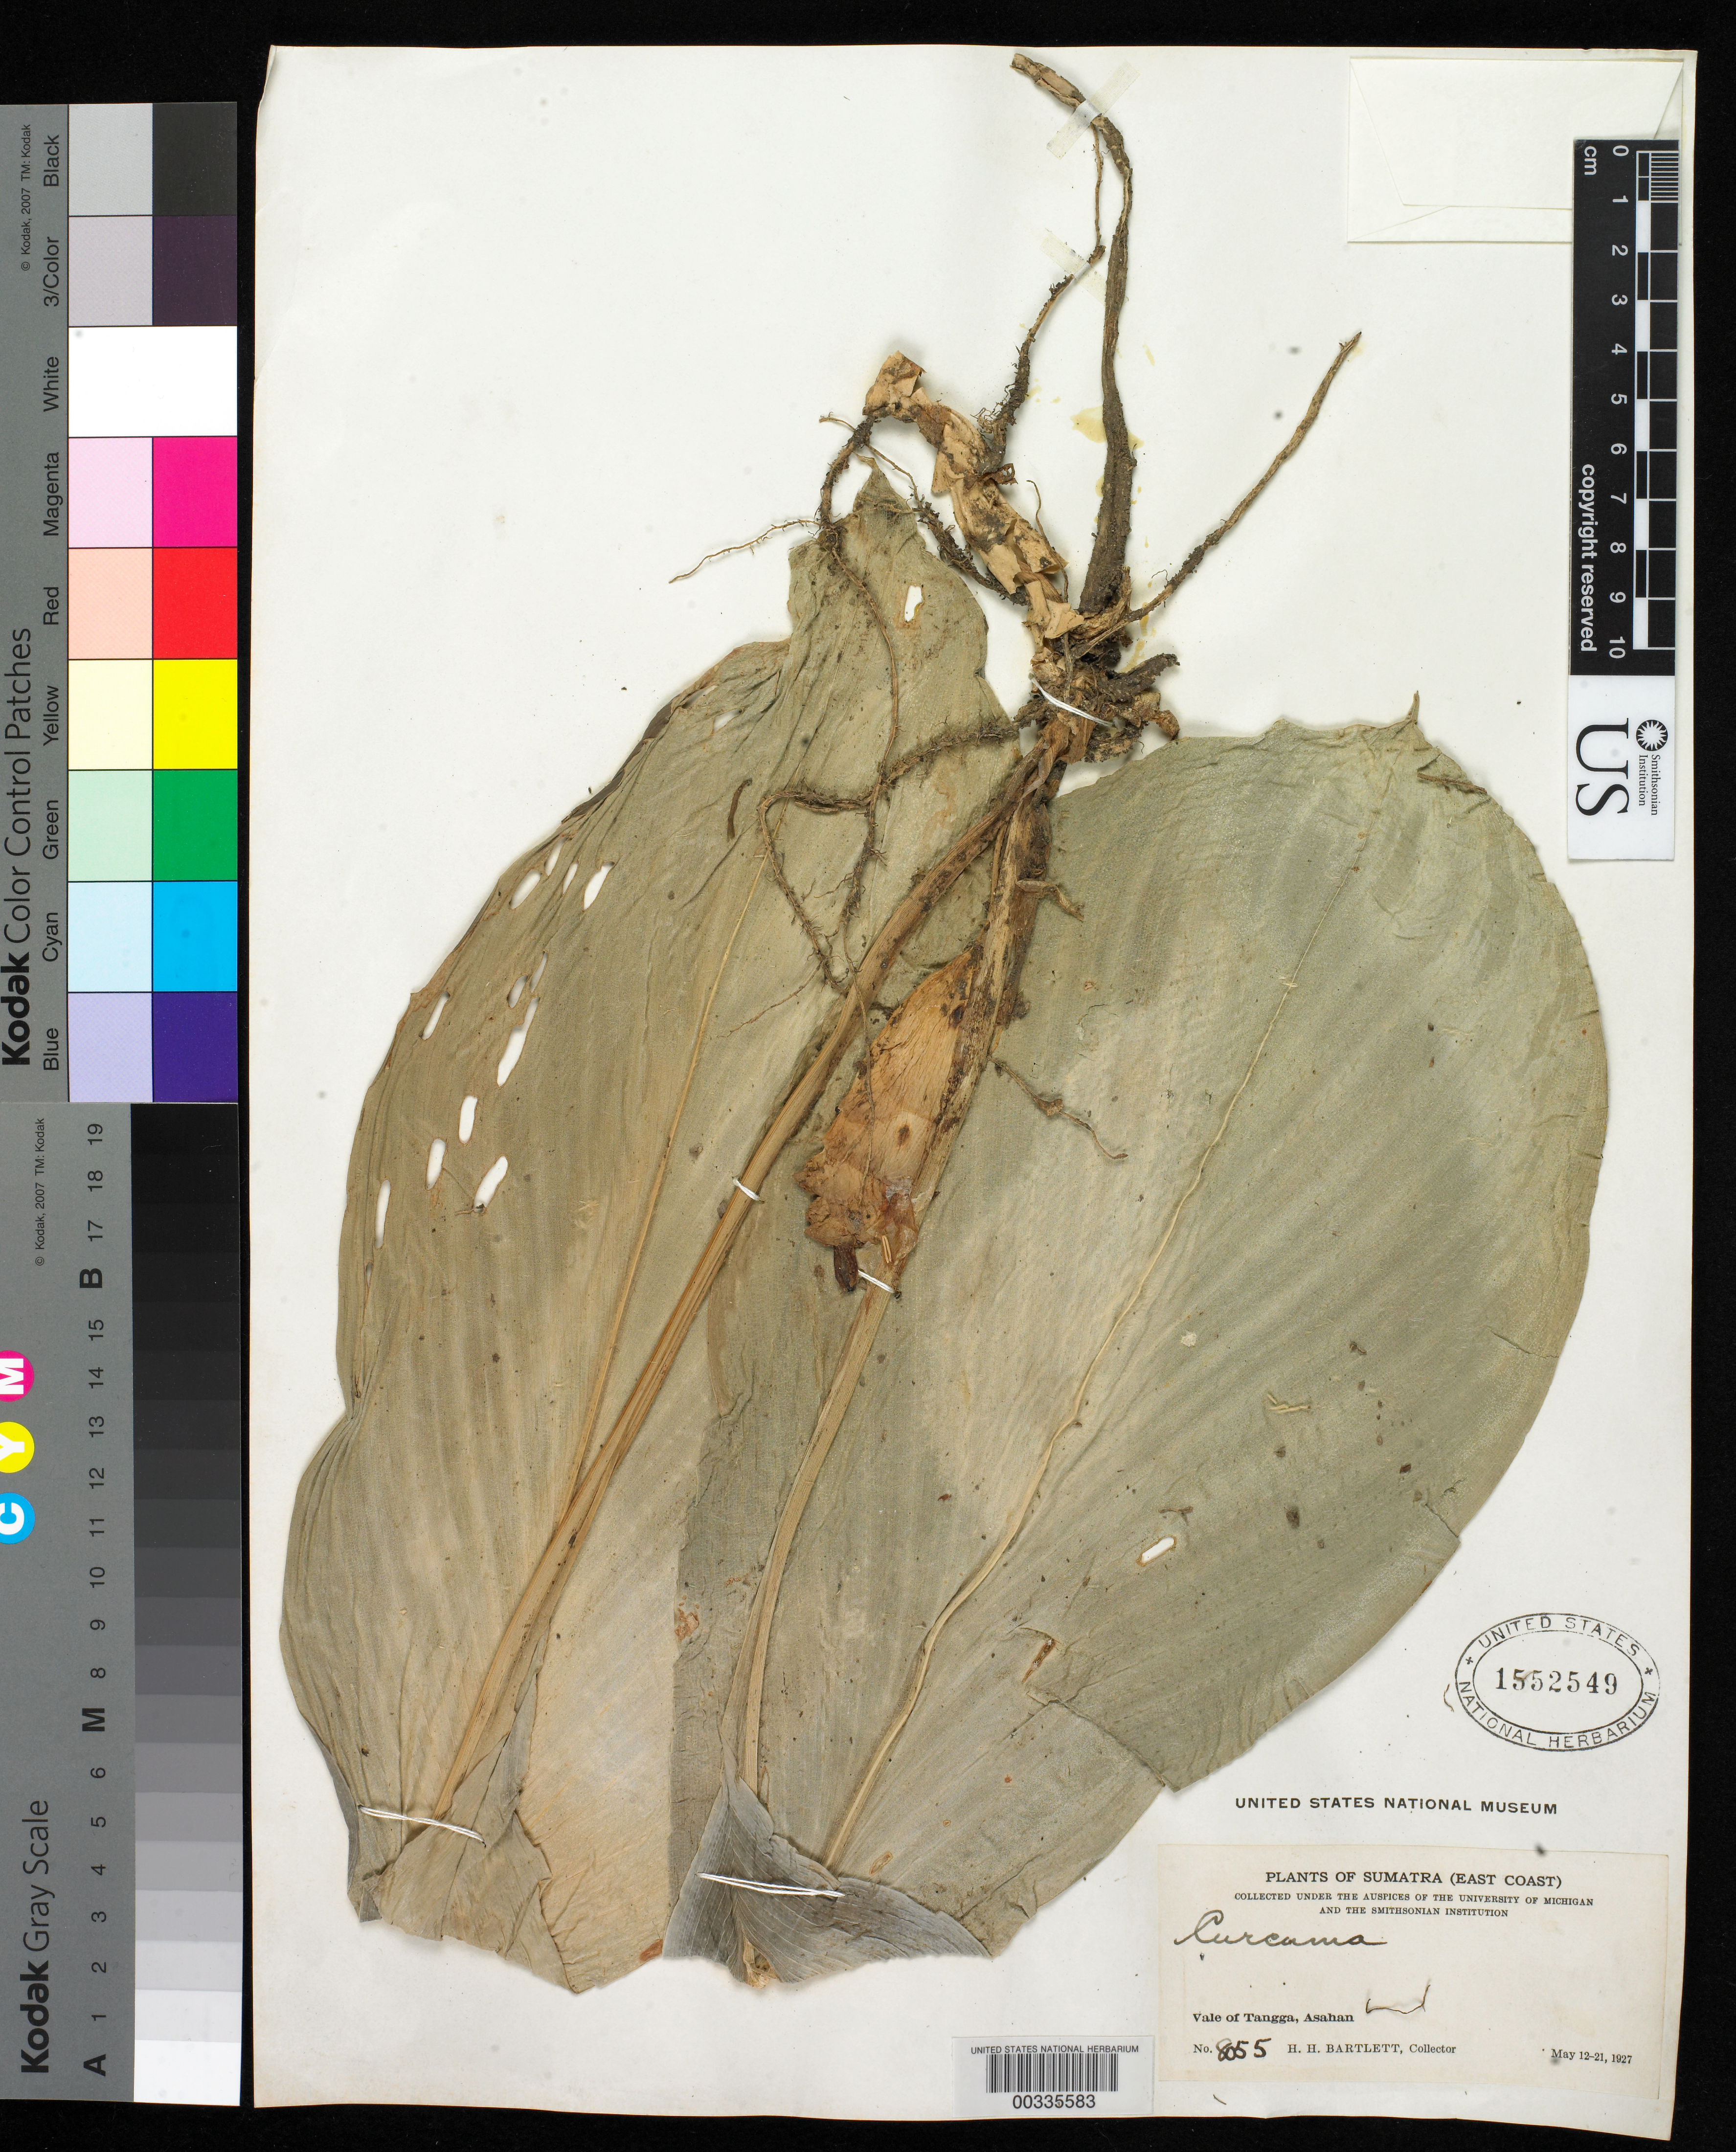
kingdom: Plantae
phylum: Tracheophyta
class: Liliopsida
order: Zingiberales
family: Zingiberaceae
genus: Curcuma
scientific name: Curcuma sp.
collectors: H. H. Bartlett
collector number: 8055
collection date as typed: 12 May 1927 to 21 May 1927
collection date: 1927-05-12/1927-05-21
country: Indonesia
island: Sumatra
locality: East coast, vale of tangga, asahan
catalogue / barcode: US 1552549